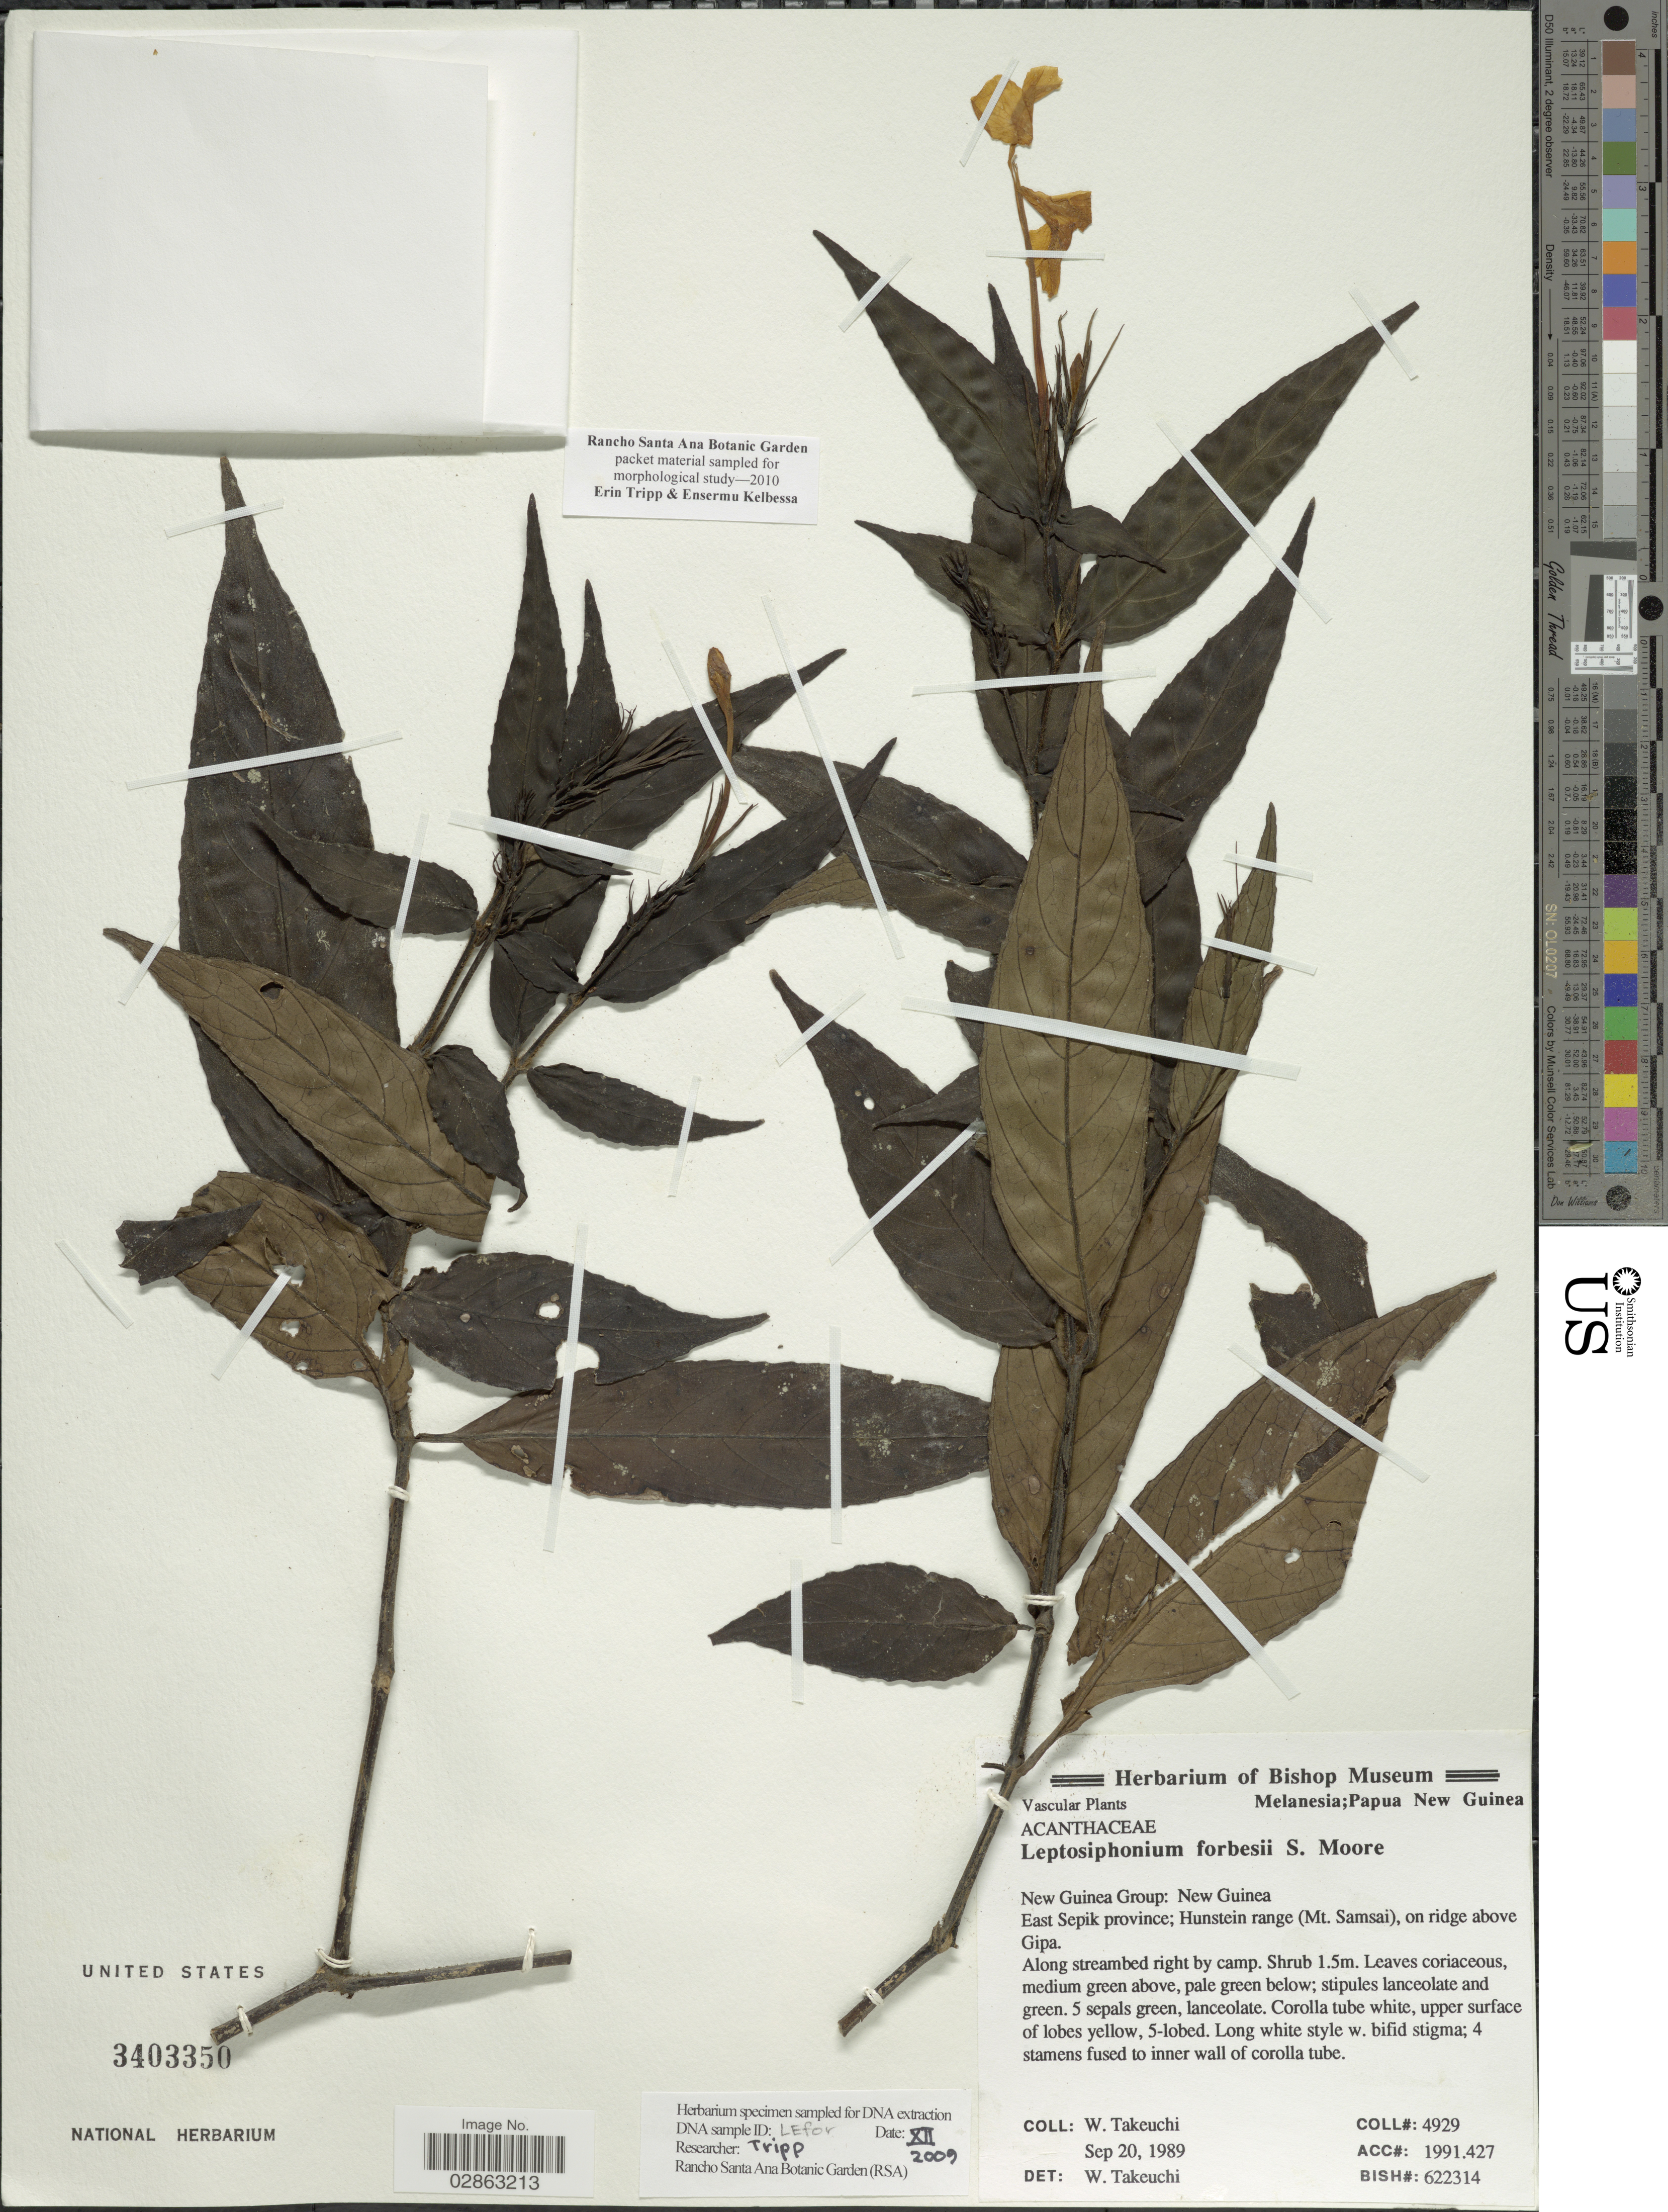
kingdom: Plantae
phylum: Tracheophyta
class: Magnoliopsida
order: Lamiales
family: Acanthaceae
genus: Leptosiphonium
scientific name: Leptosiphonium forbesii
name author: (S. Moore) Bremek. & Nann.-Bremek.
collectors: W. Takeuchi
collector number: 4929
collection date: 1989-09-20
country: Papua New Guinea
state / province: East Sepik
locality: New Guinea Group: New Guinea. Hunstein range (Mt. Samsai), on ridge above Gipa.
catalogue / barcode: US 3403350